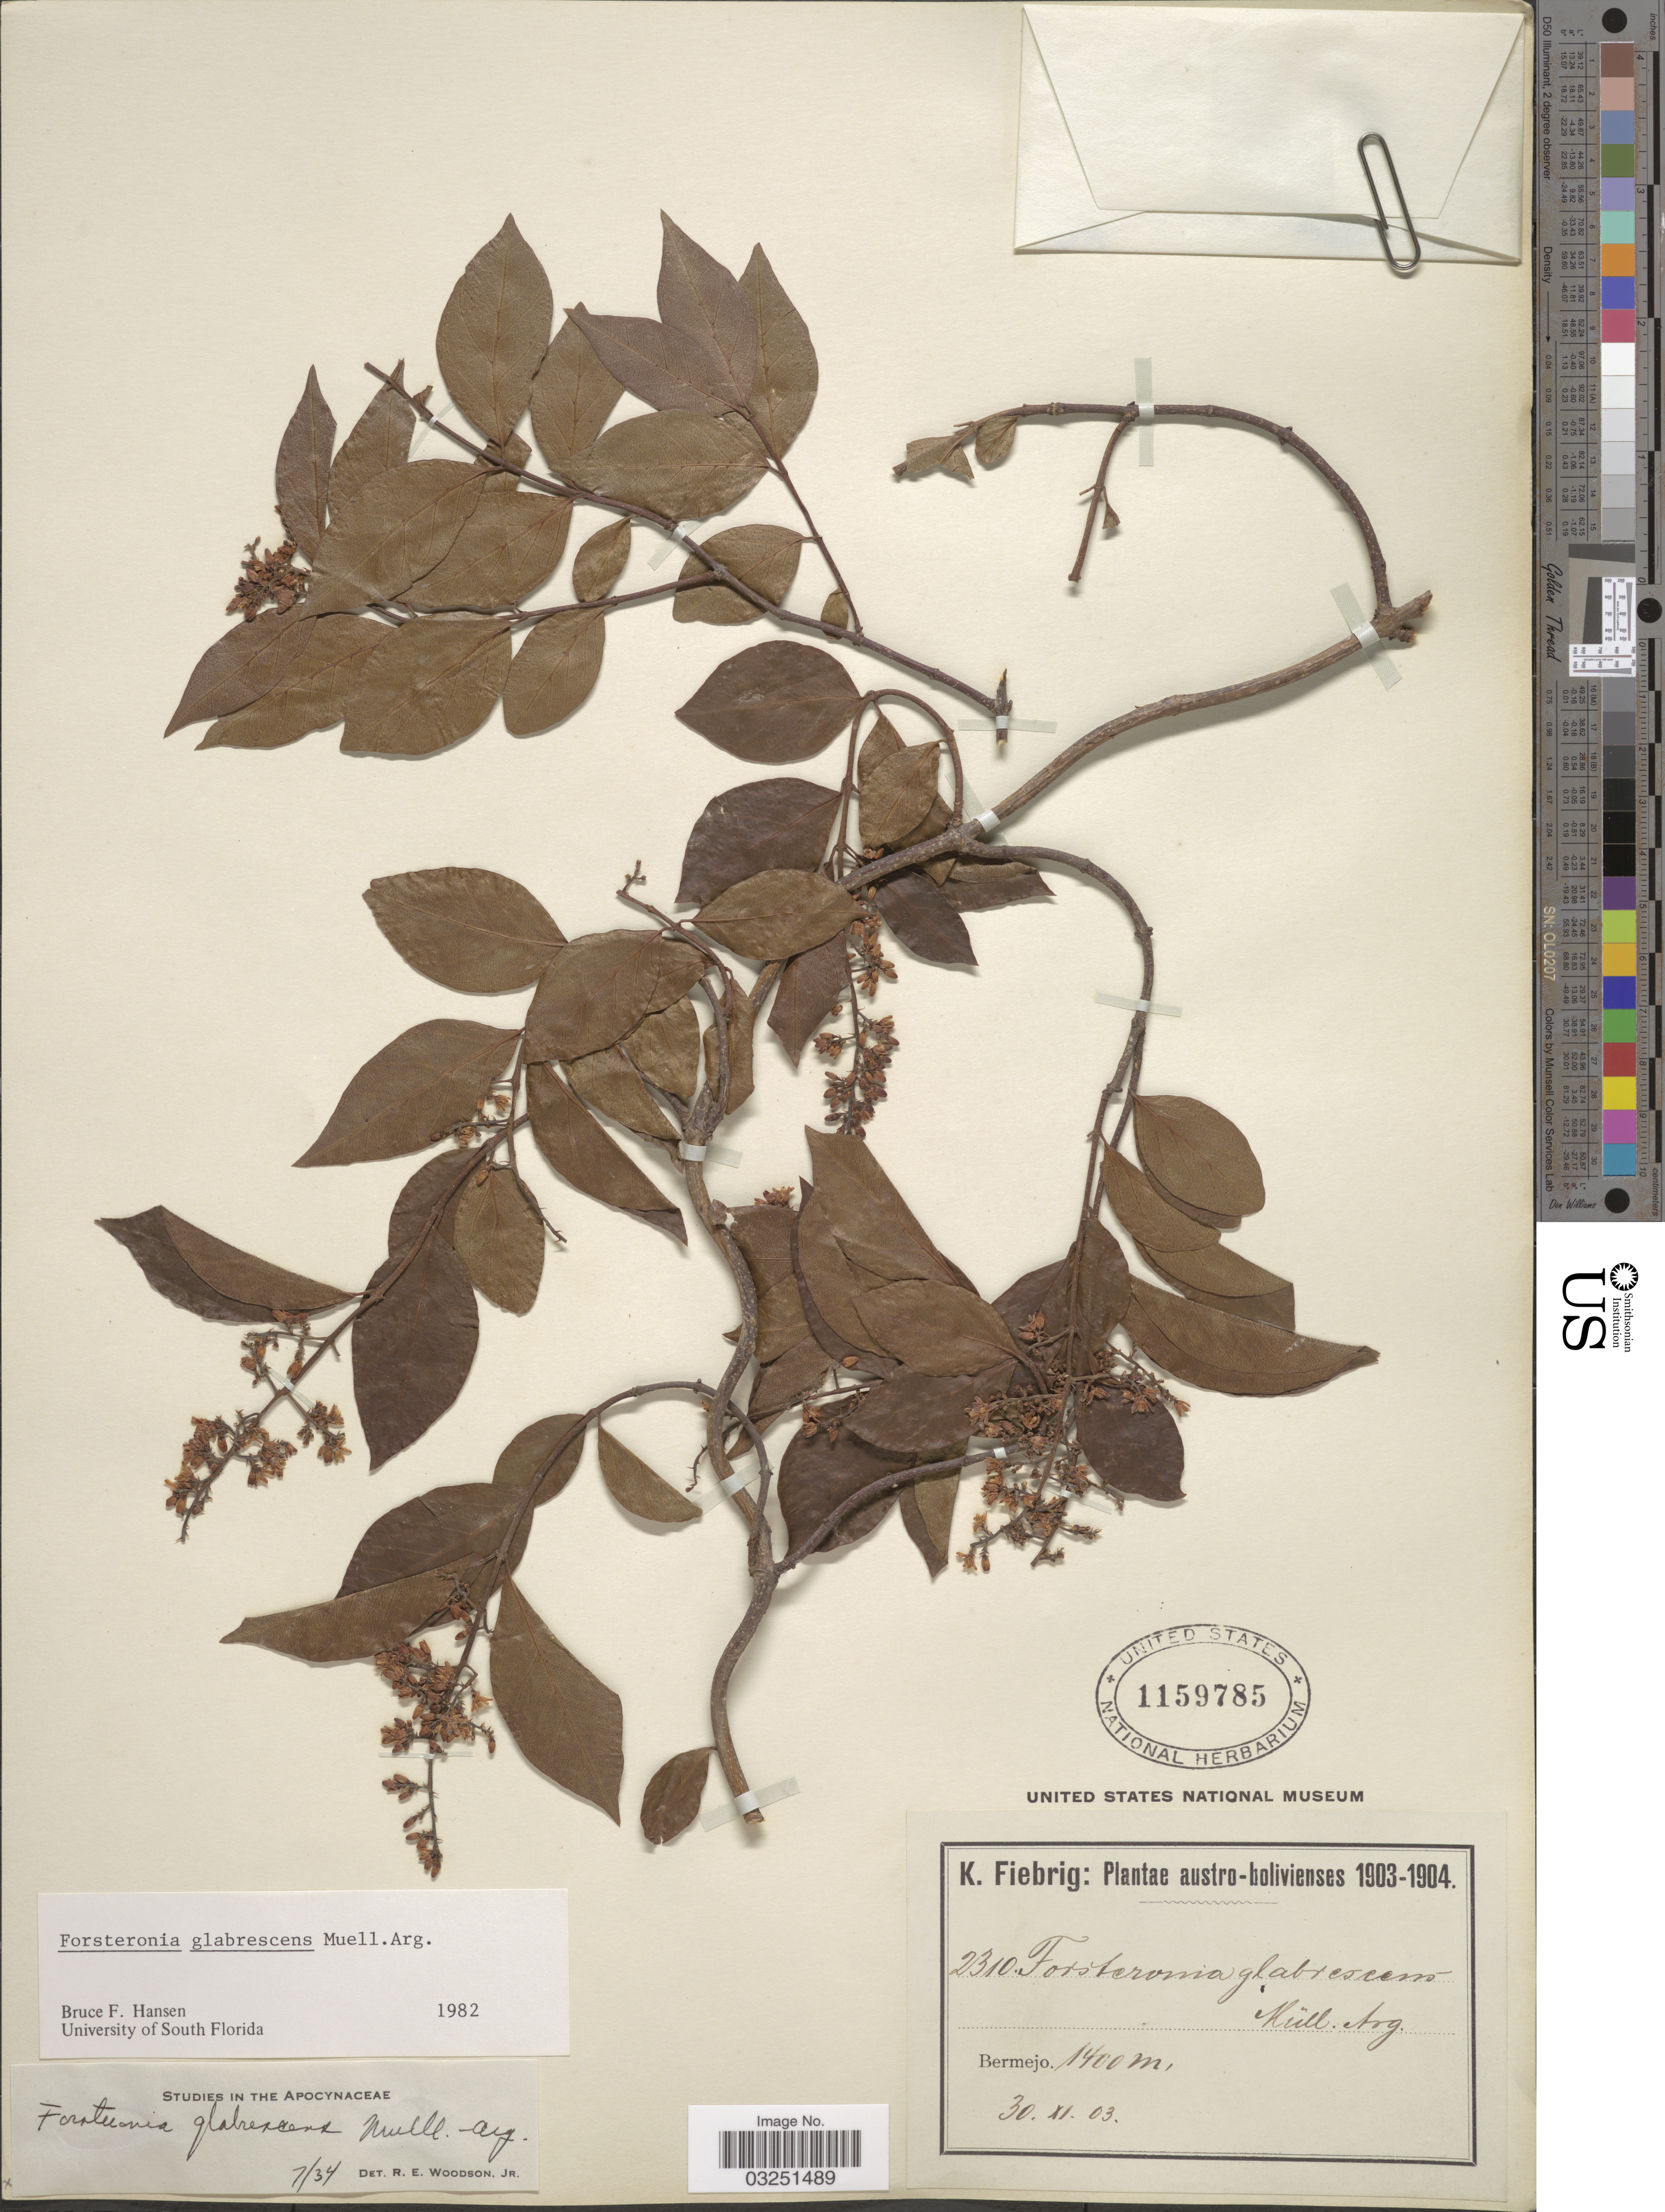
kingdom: Plantae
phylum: Tracheophyta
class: Magnoliopsida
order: Gentianales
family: Apocynaceae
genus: Forsteronia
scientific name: Forsteronia glabrescens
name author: Müll. Arg.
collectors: K. Fiebrig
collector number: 2310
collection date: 1903-11-30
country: Bolivia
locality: Bermejo.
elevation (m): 1400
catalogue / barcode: US 1159785